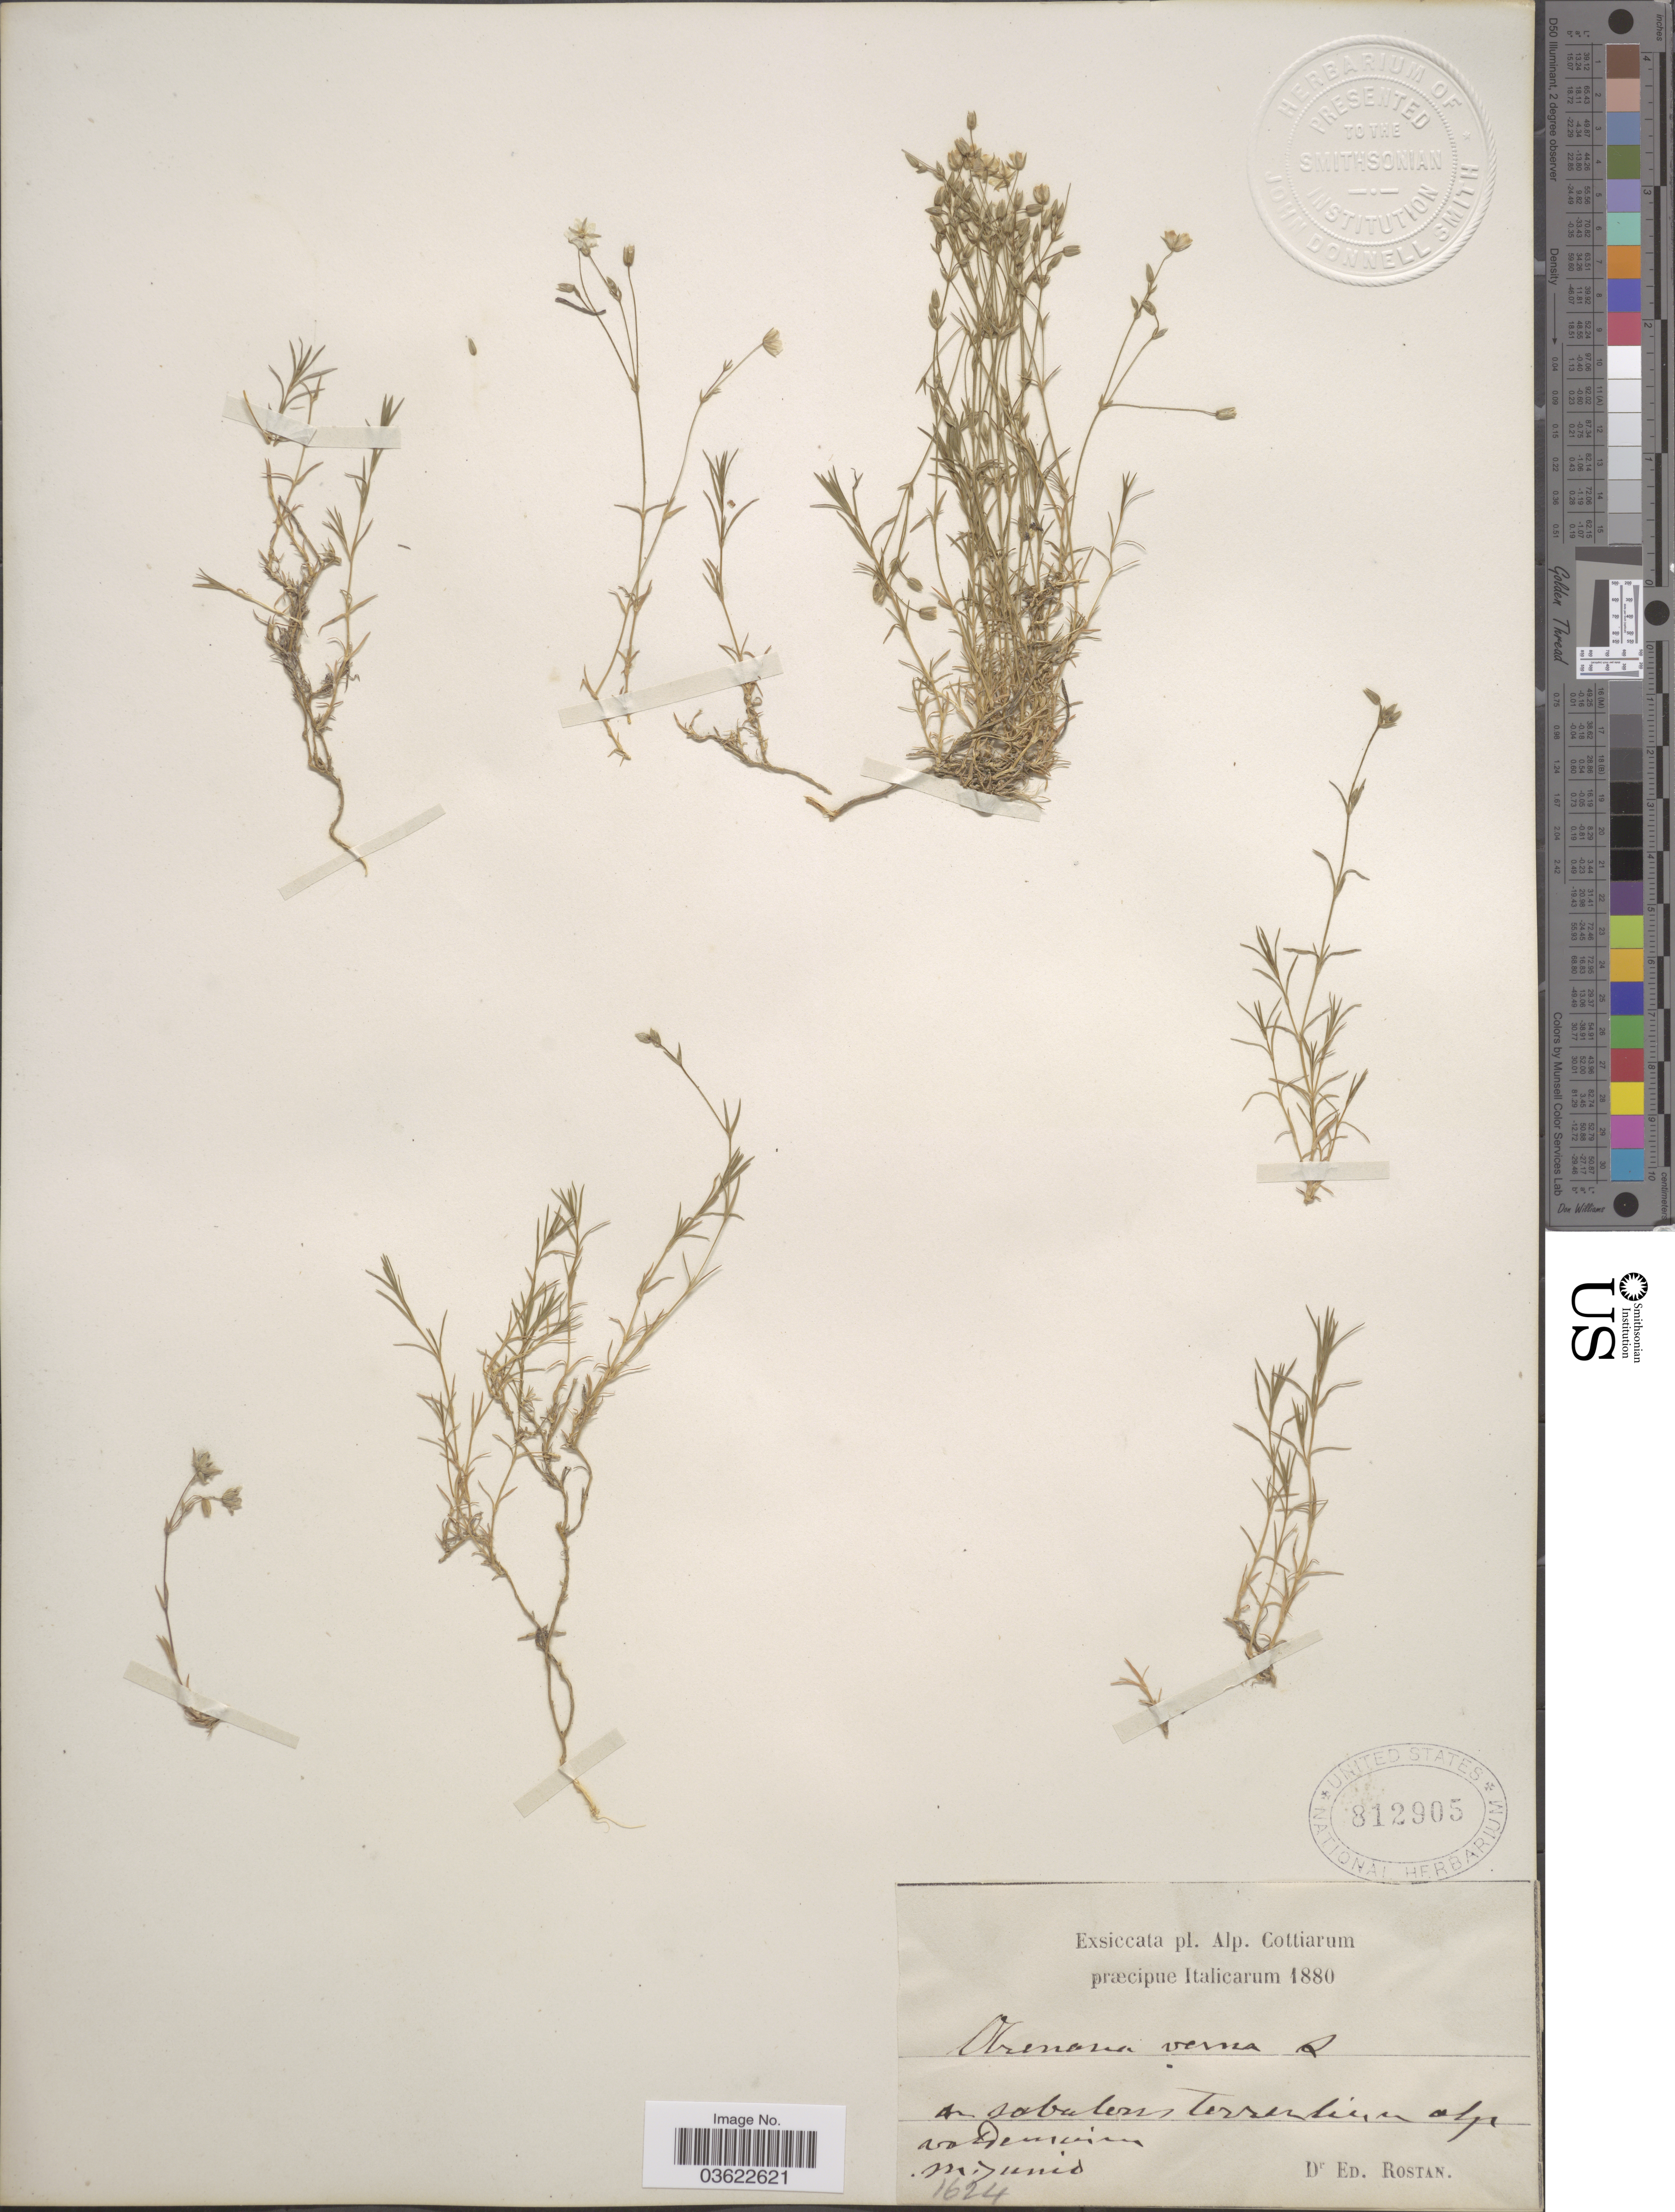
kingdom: Plantae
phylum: Tracheophyta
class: Magnoliopsida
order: Caryophyllales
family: Caryophyllaceae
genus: Arenaria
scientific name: Arenaria verna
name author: L.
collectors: E. Rostan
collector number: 1624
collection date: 1880-06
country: Italy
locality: Alp. Cottiarum. Alp va [interpreted] Demium [interpreted].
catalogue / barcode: US 812905